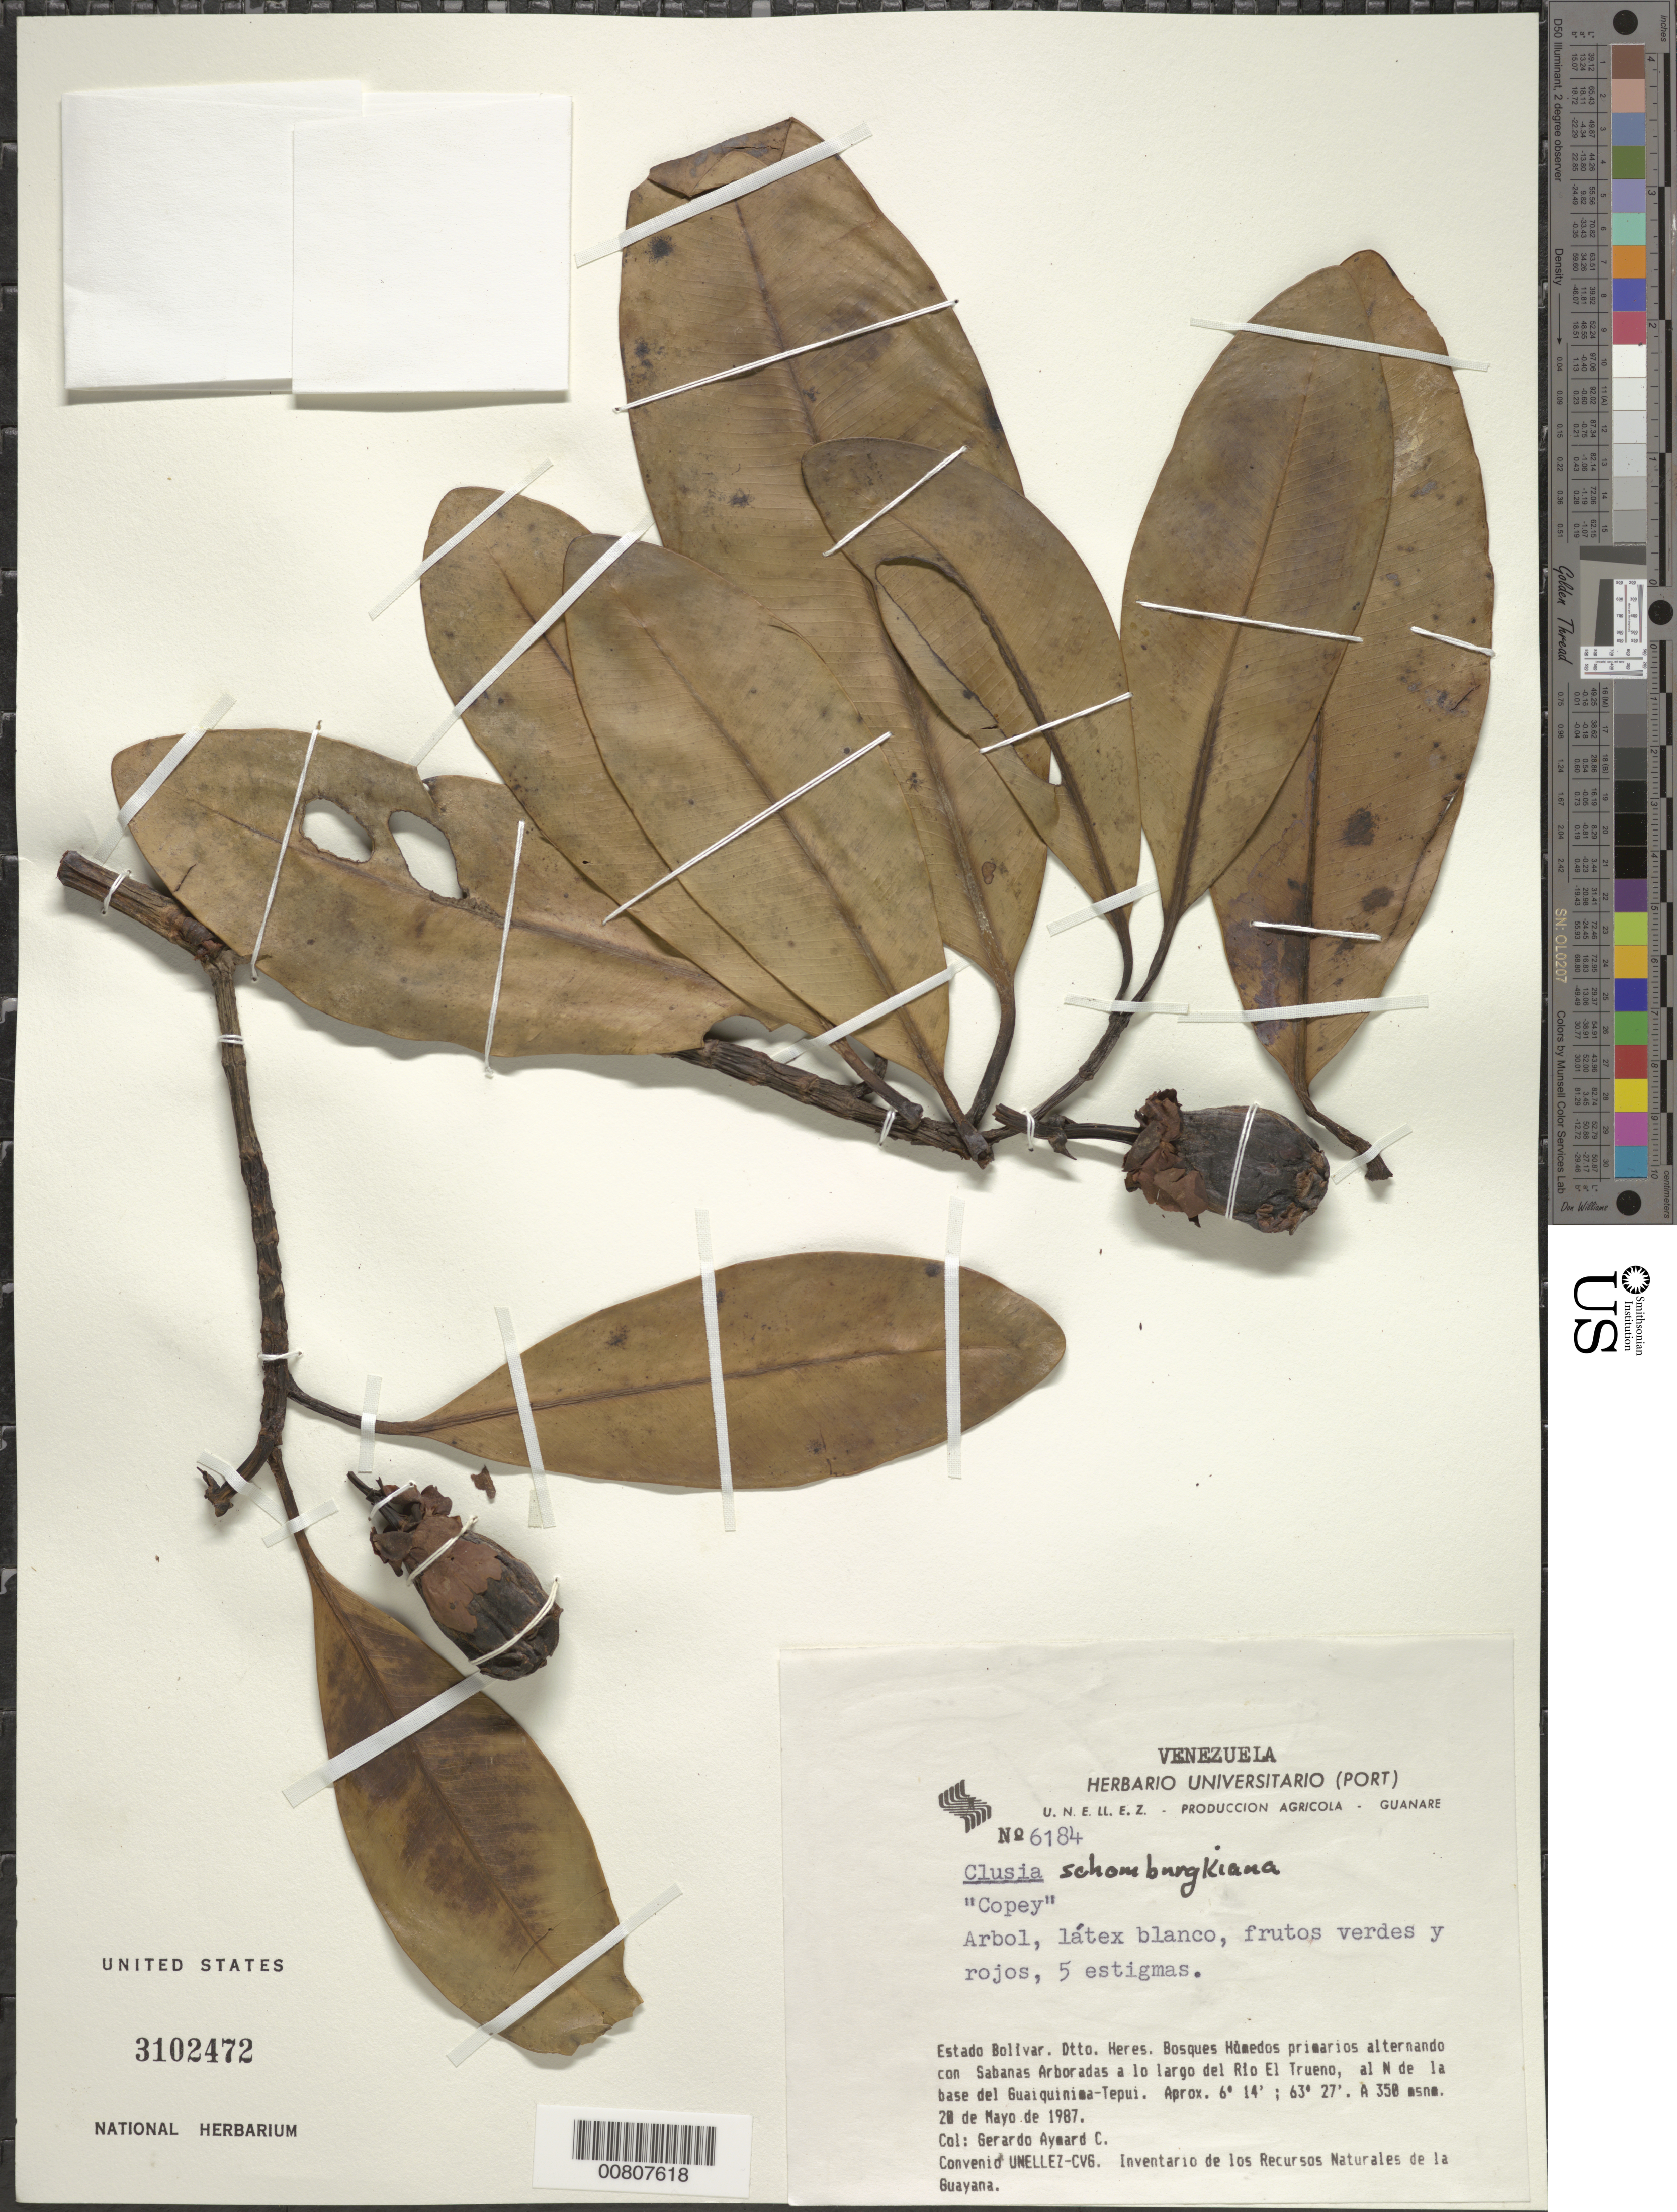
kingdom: Plantae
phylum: Tracheophyta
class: Magnoliopsida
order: Malpighiales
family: Clusiaceae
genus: Clusia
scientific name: Clusia schomburgkiana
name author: (Planch. & Triana) Benth. ex Engl.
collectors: G. A. Aymard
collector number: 6184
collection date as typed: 20-May-87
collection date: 1987-05-20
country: Venezuela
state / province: Bolívar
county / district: Heres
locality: Río El Trueno, al N de la base del Guaiquinima-tepuí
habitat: Savanna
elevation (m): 350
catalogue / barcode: US 3102472